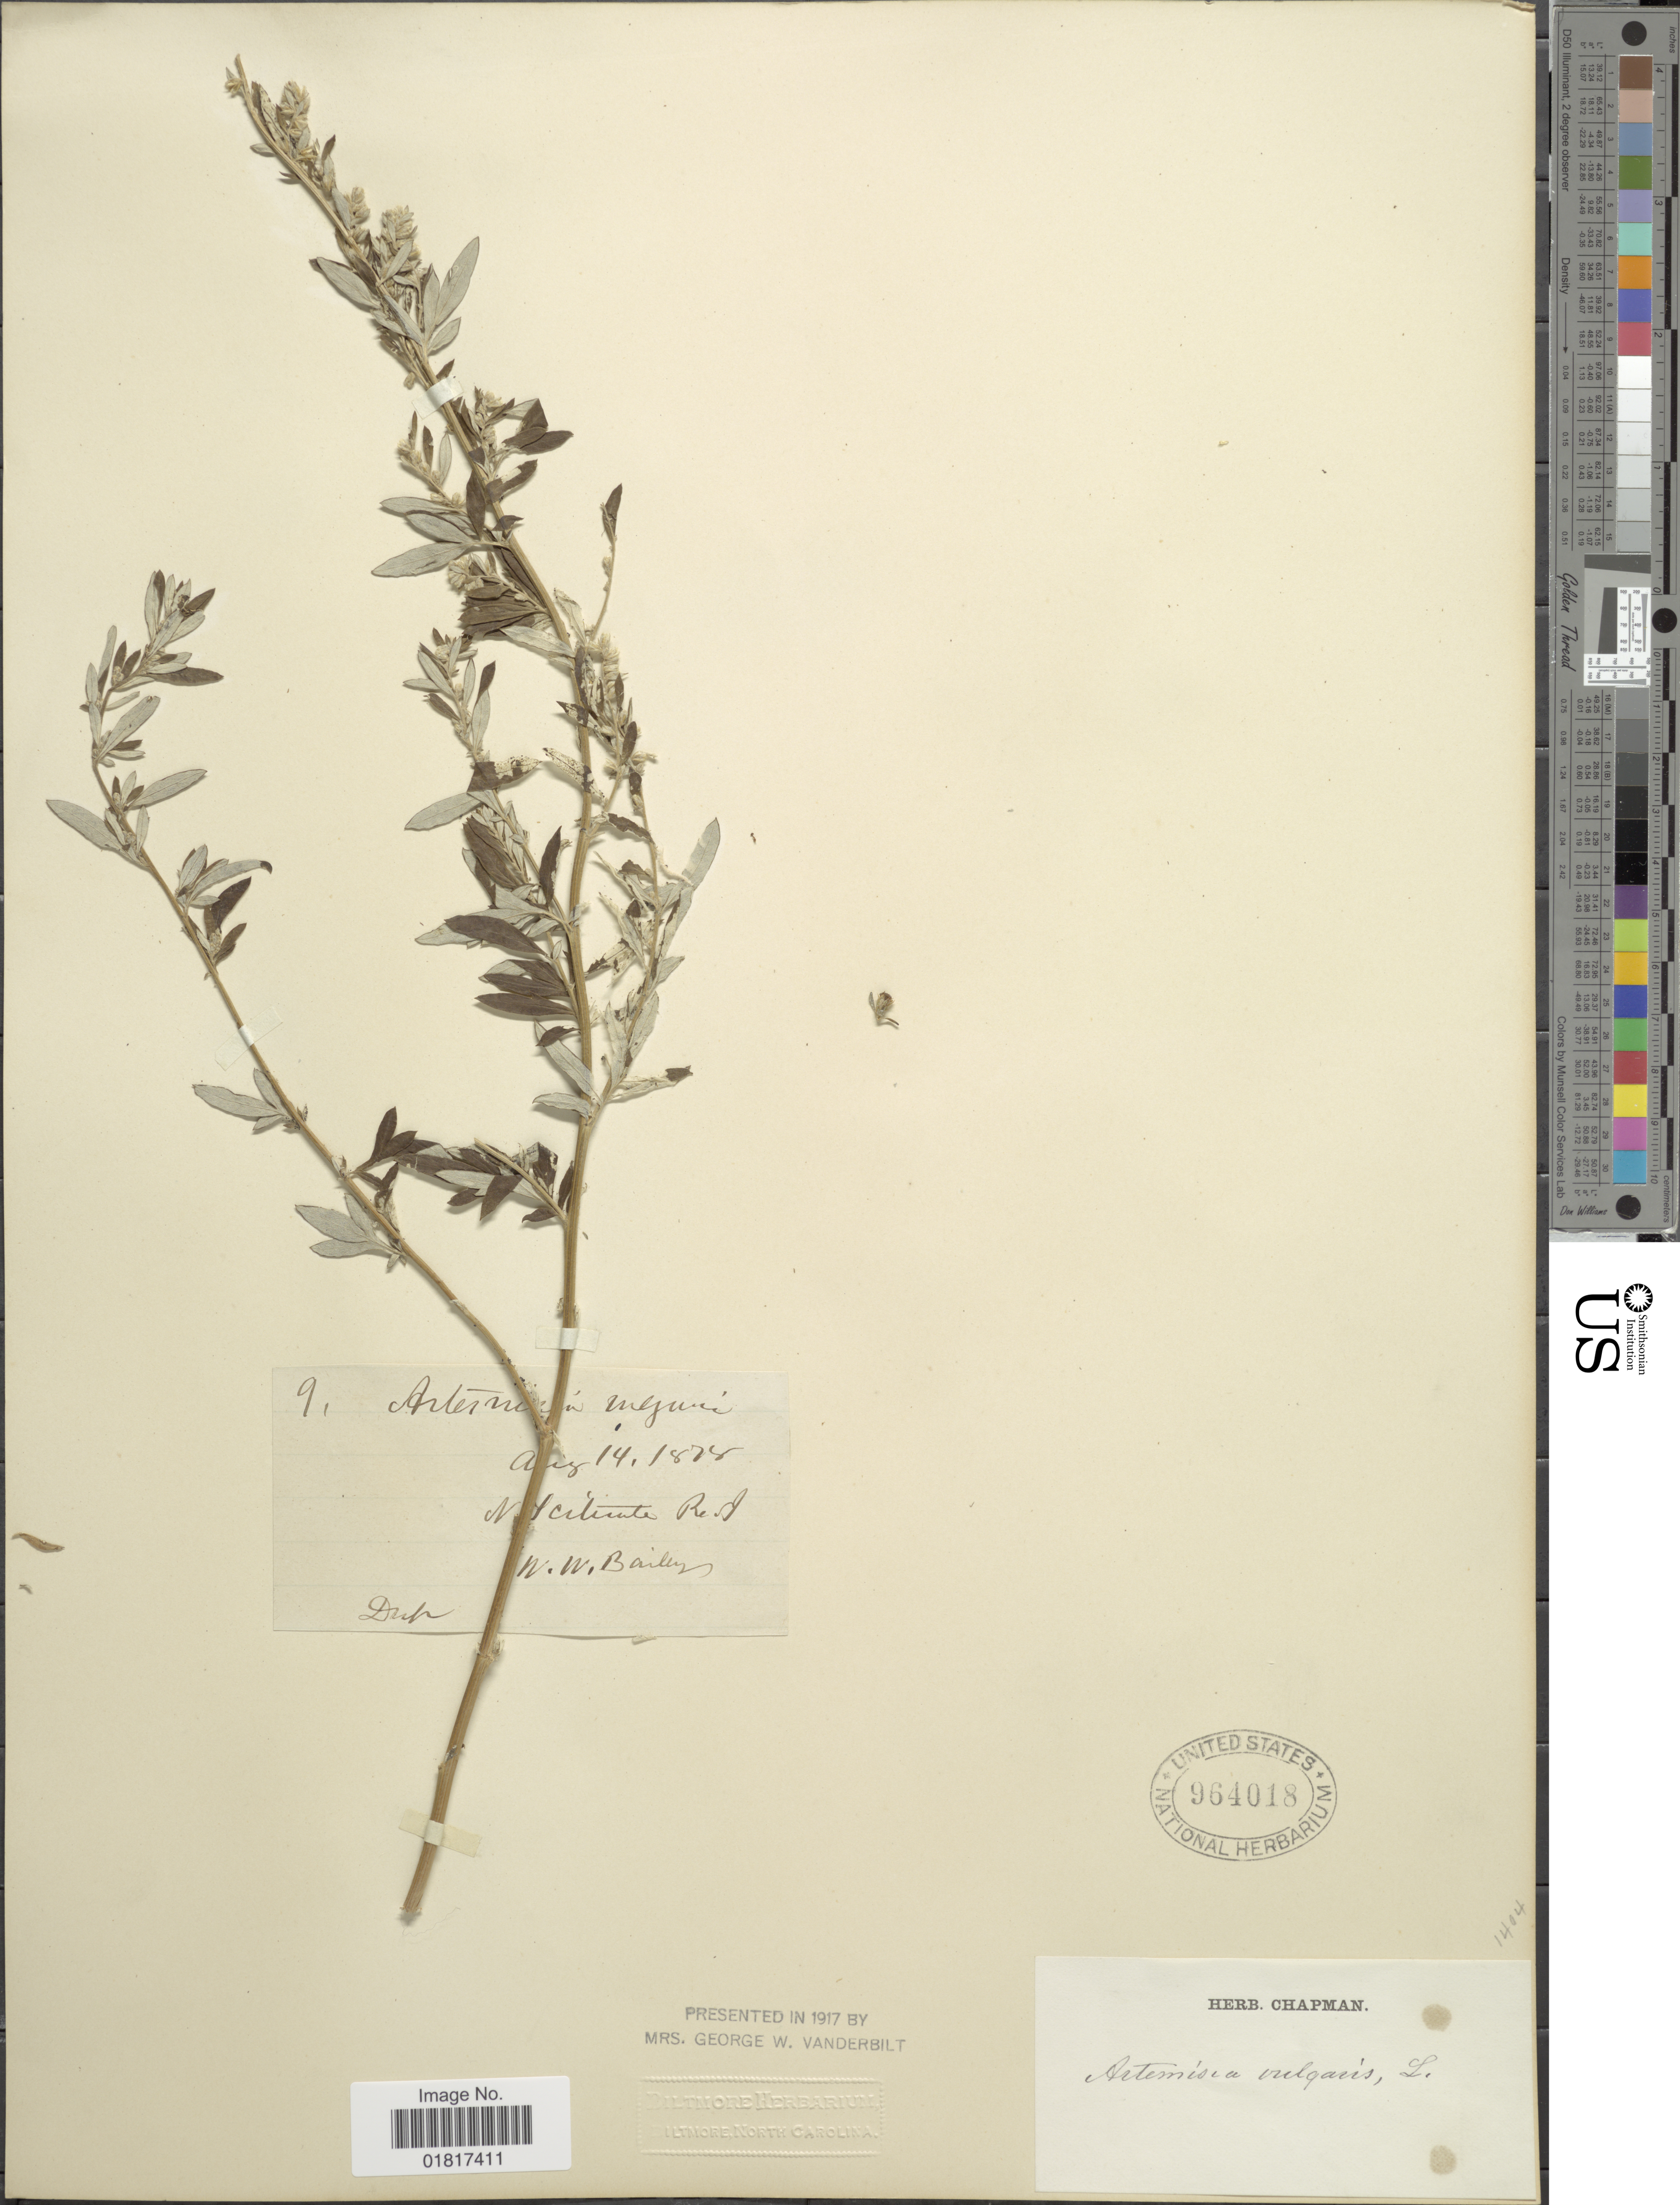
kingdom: Plantae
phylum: Tracheophyta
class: Magnoliopsida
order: Asterales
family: Asteraceae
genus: Artemisia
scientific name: Artemisia vulgaris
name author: L.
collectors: W. W. Bailey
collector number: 9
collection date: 1878-08-14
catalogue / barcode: US 964018